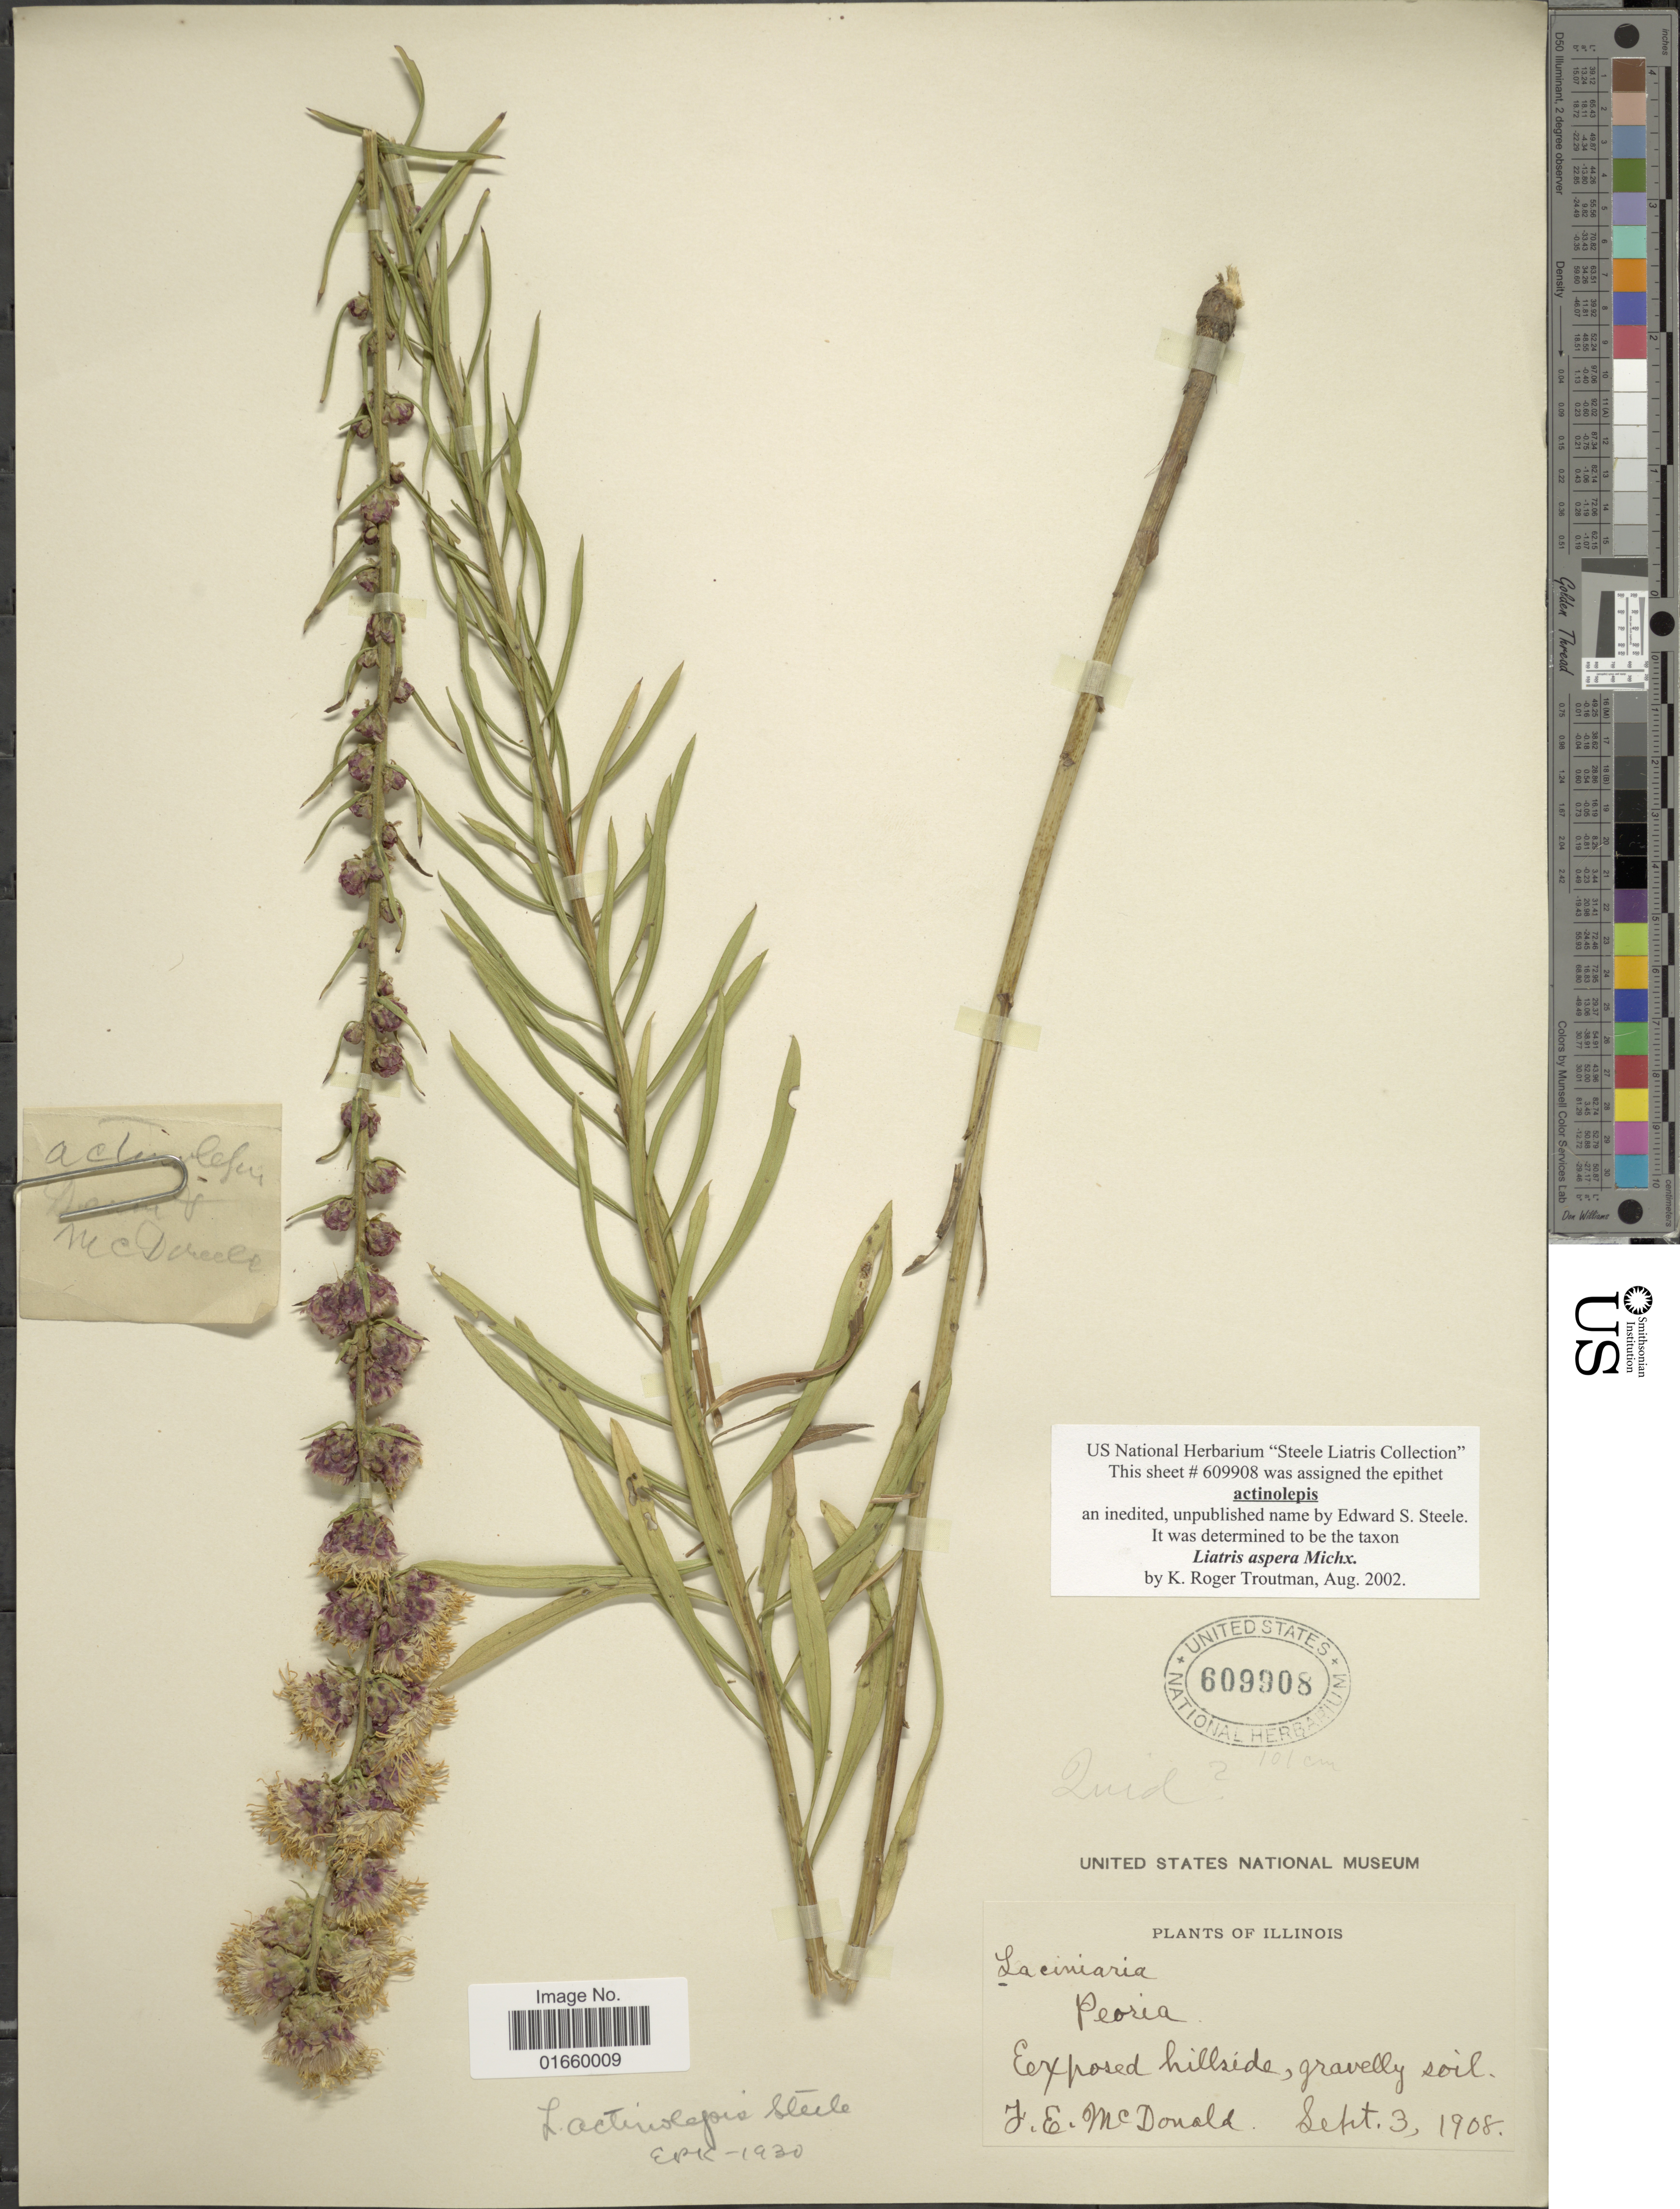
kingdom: Plantae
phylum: Tracheophyta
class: Magnoliopsida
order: Asterales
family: Asteraceae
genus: Liatris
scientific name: Liatris aspera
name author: Michx.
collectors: F. E. McDonald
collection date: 1908-09-03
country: United States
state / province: Illinois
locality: Illinois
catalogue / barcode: US 609908